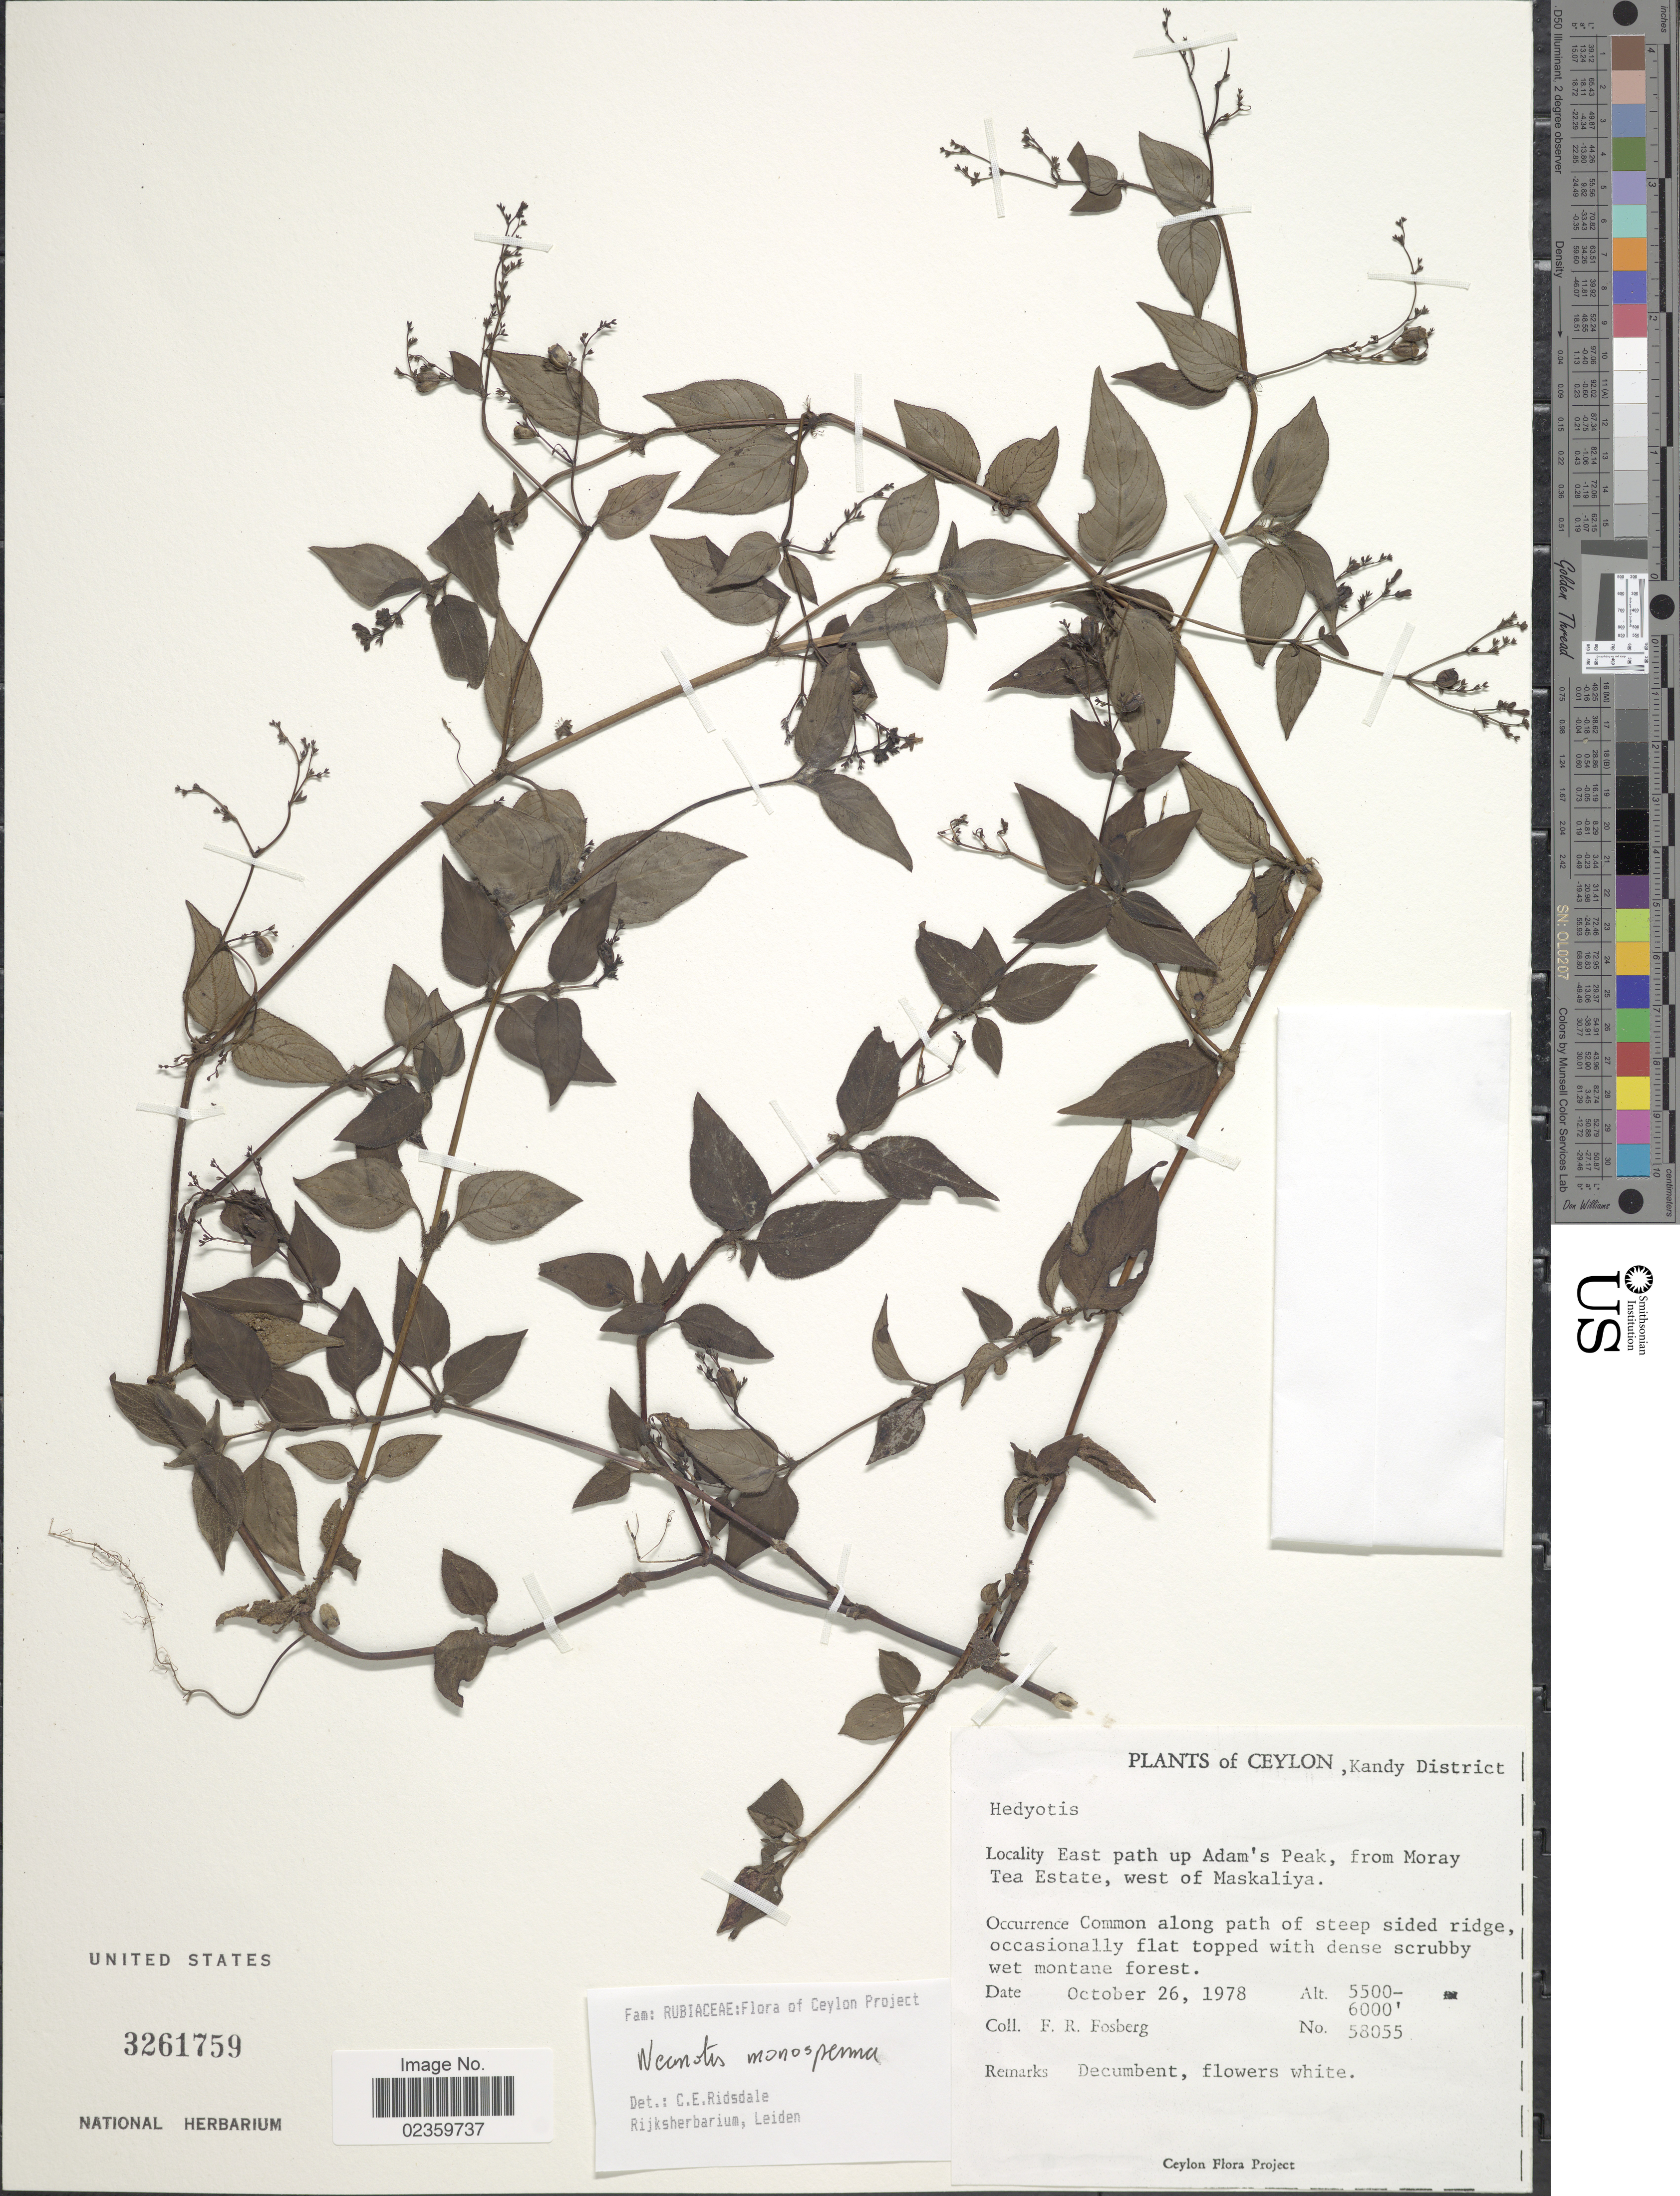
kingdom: Plantae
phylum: Tracheophyta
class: Magnoliopsida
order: Gentianales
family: Rubiaceae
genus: Neanotis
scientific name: Neanotis monosperma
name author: (Wight & Arn.) W.H. Lewis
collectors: F. R. Fosberg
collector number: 58055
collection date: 1978-10-26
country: Sri Lanka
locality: Ceylon, Kandy District, East path up Adam's Peak, from Moray Tea Estate, west of Maskaliya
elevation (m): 1676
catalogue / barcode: US 3261759